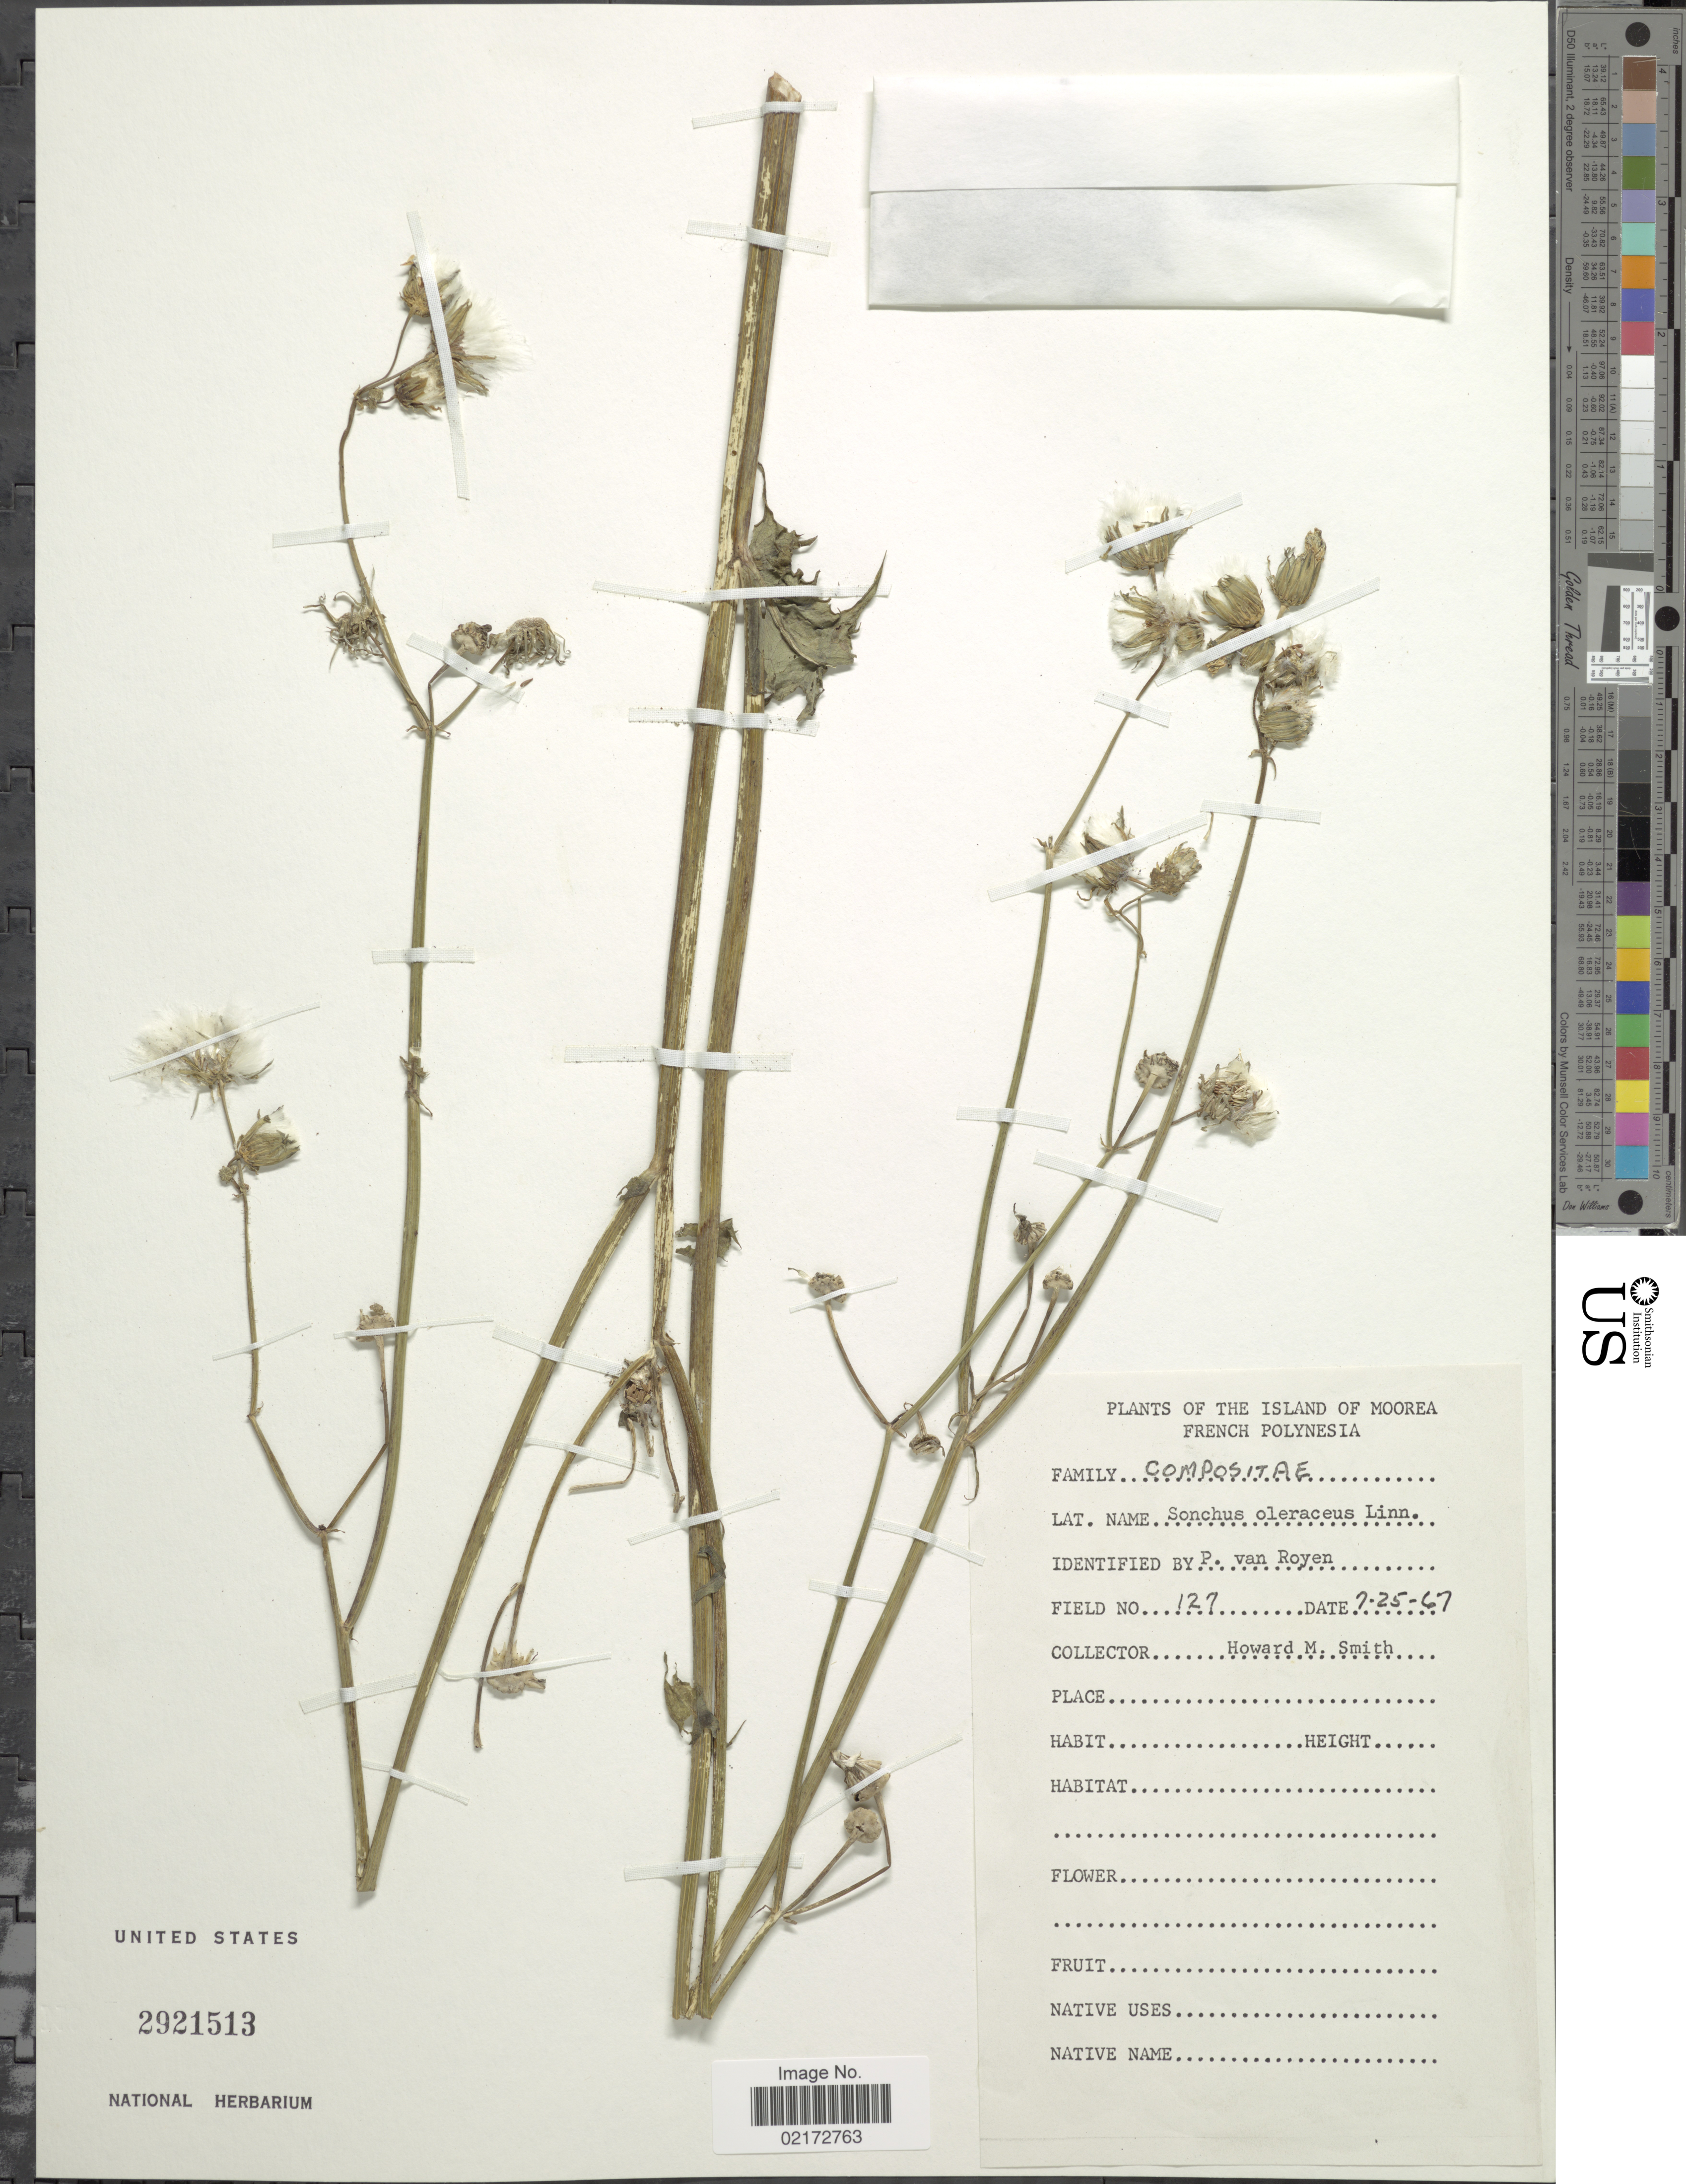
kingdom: Plantae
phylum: Tracheophyta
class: Magnoliopsida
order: Asterales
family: Asteraceae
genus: Sonchus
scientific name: Sonchus oleraceus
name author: L.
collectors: H. M. Smith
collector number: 127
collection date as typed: Transcribed d/m/y: 25/7/67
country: French Polynesia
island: Moorea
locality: Island of Moorea. French Polynesia.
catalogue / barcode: US 2921513